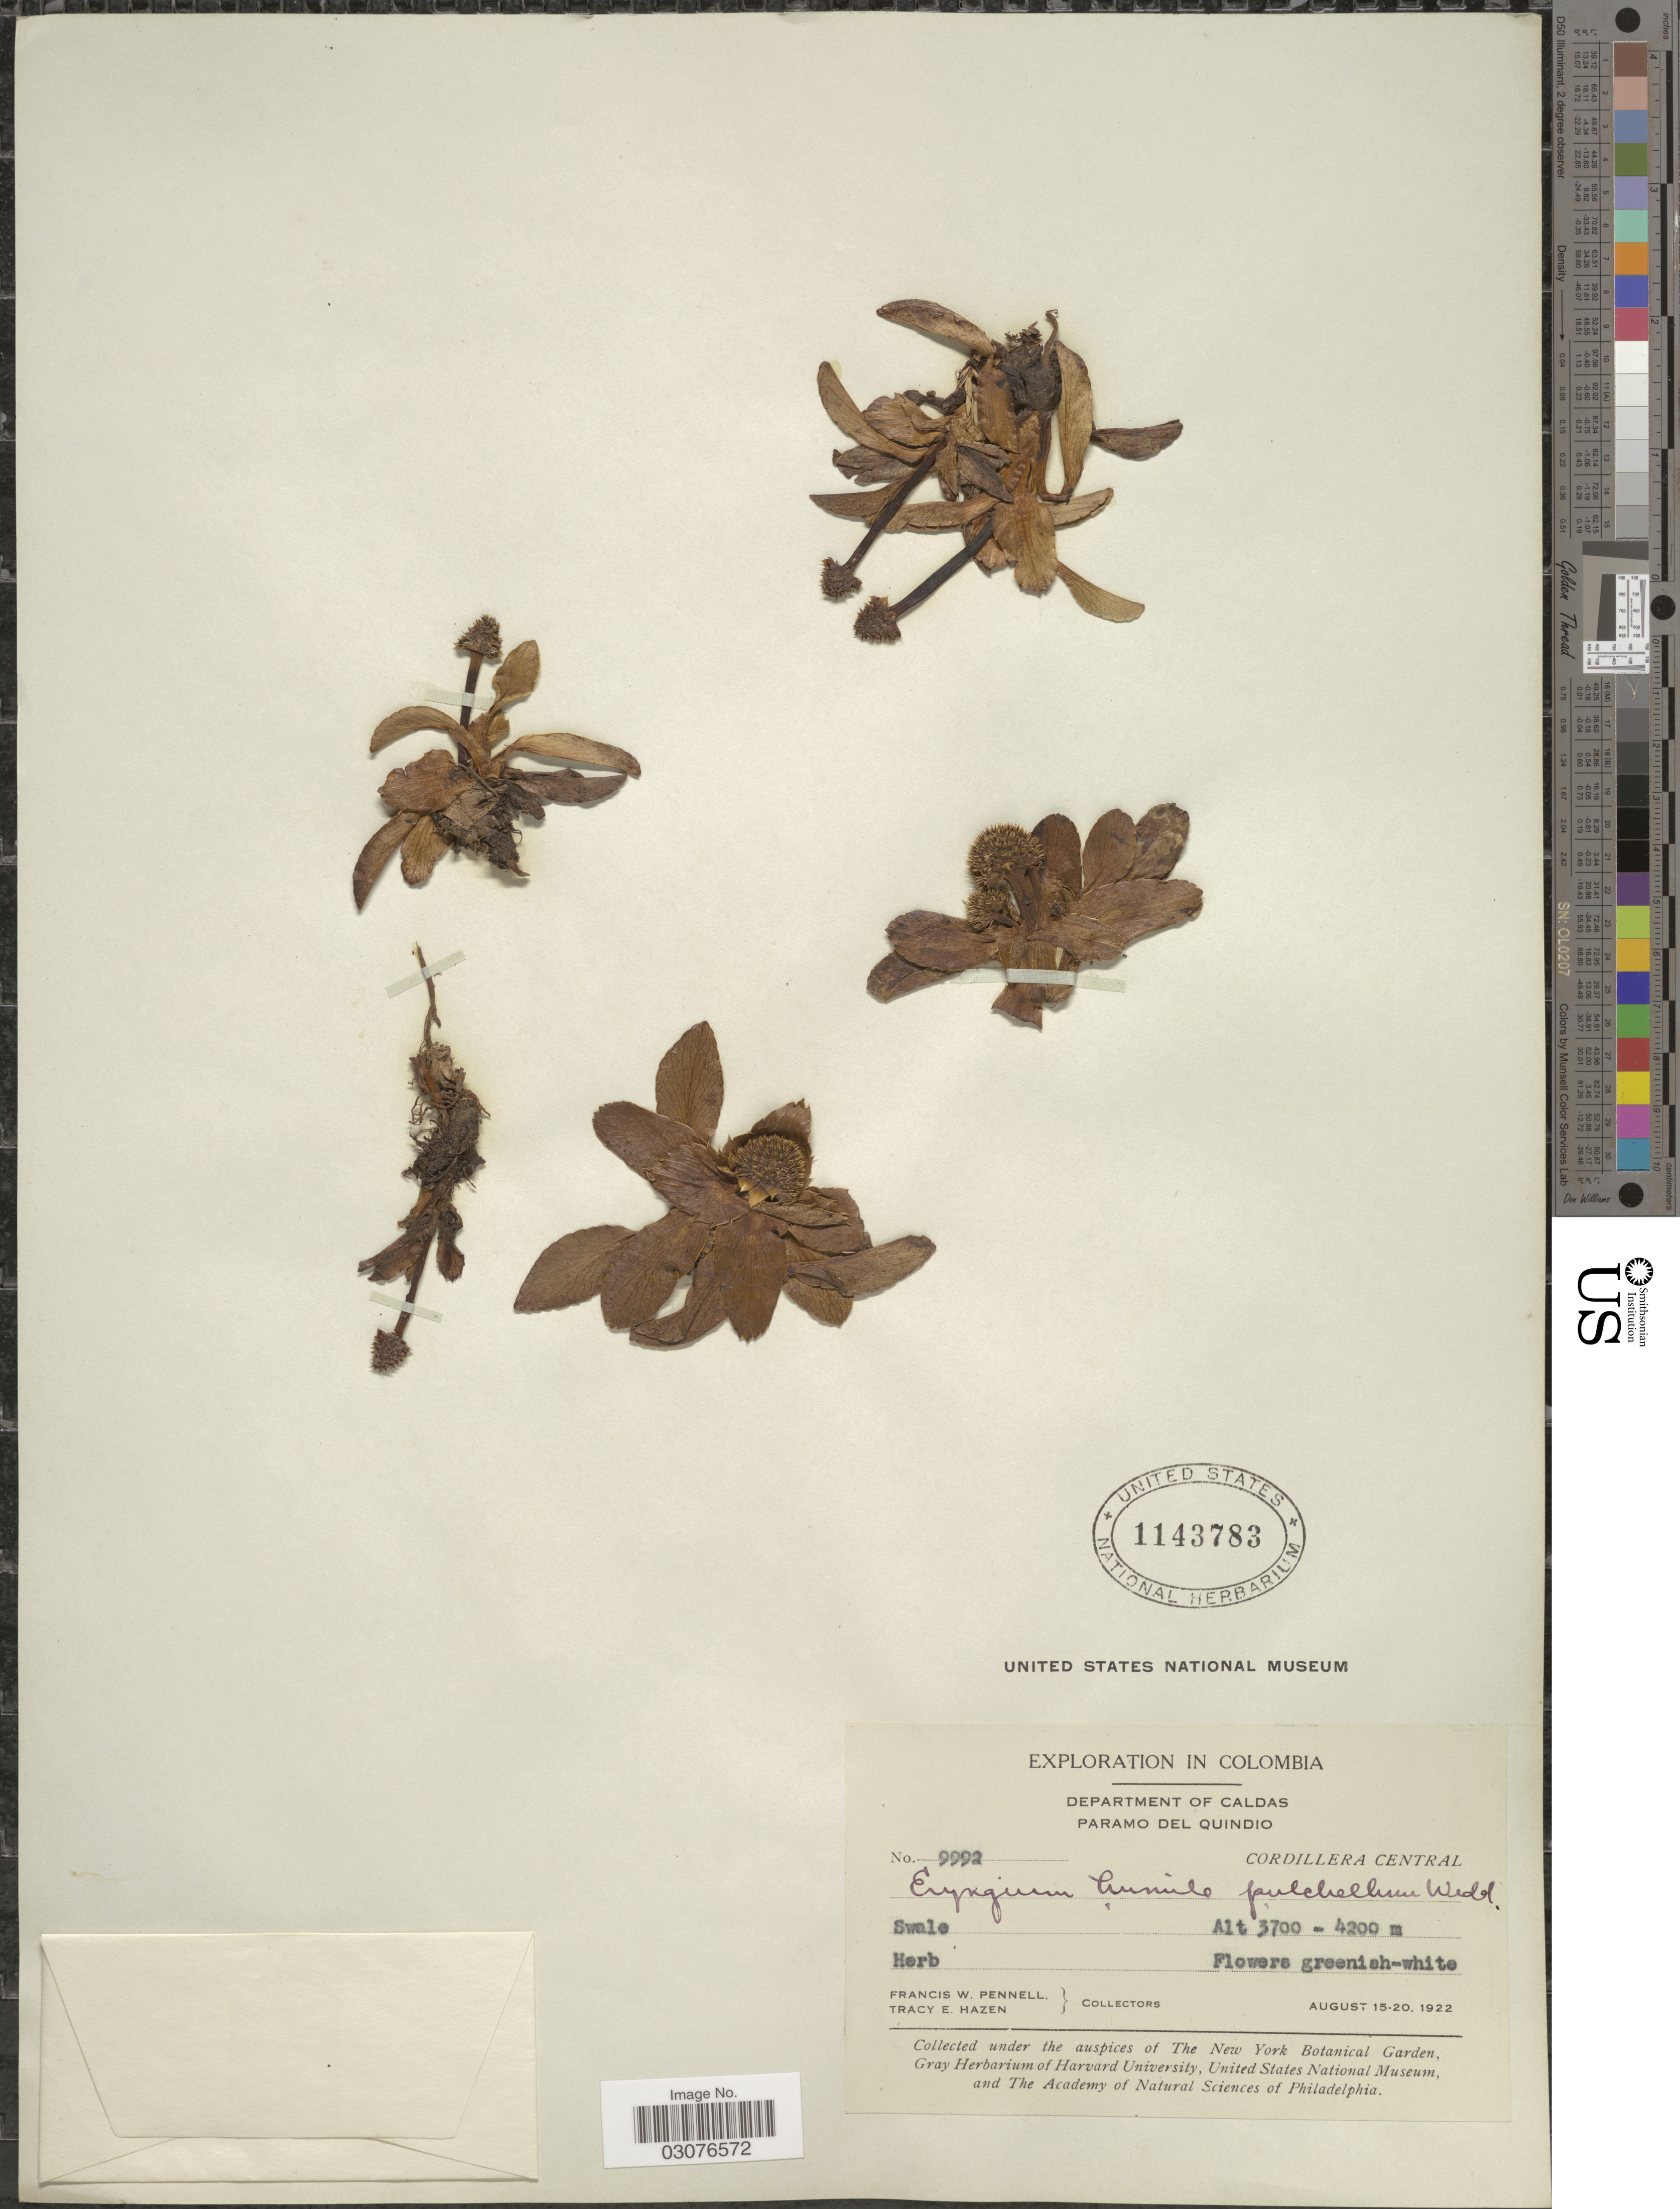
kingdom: Plantae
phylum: Tracheophyta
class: Magnoliopsida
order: Apiales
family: Apiaceae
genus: Eryngium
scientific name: Eryngium bourgatii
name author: Gouan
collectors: F. W. Pennell & T. E. Hazen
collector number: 9992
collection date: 1922-08-15/1922-08-20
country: Colombia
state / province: Caldas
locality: Department of Caldas. Paramo del Quindio. Cordillera Central. Swale.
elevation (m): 3700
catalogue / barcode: US 1143783